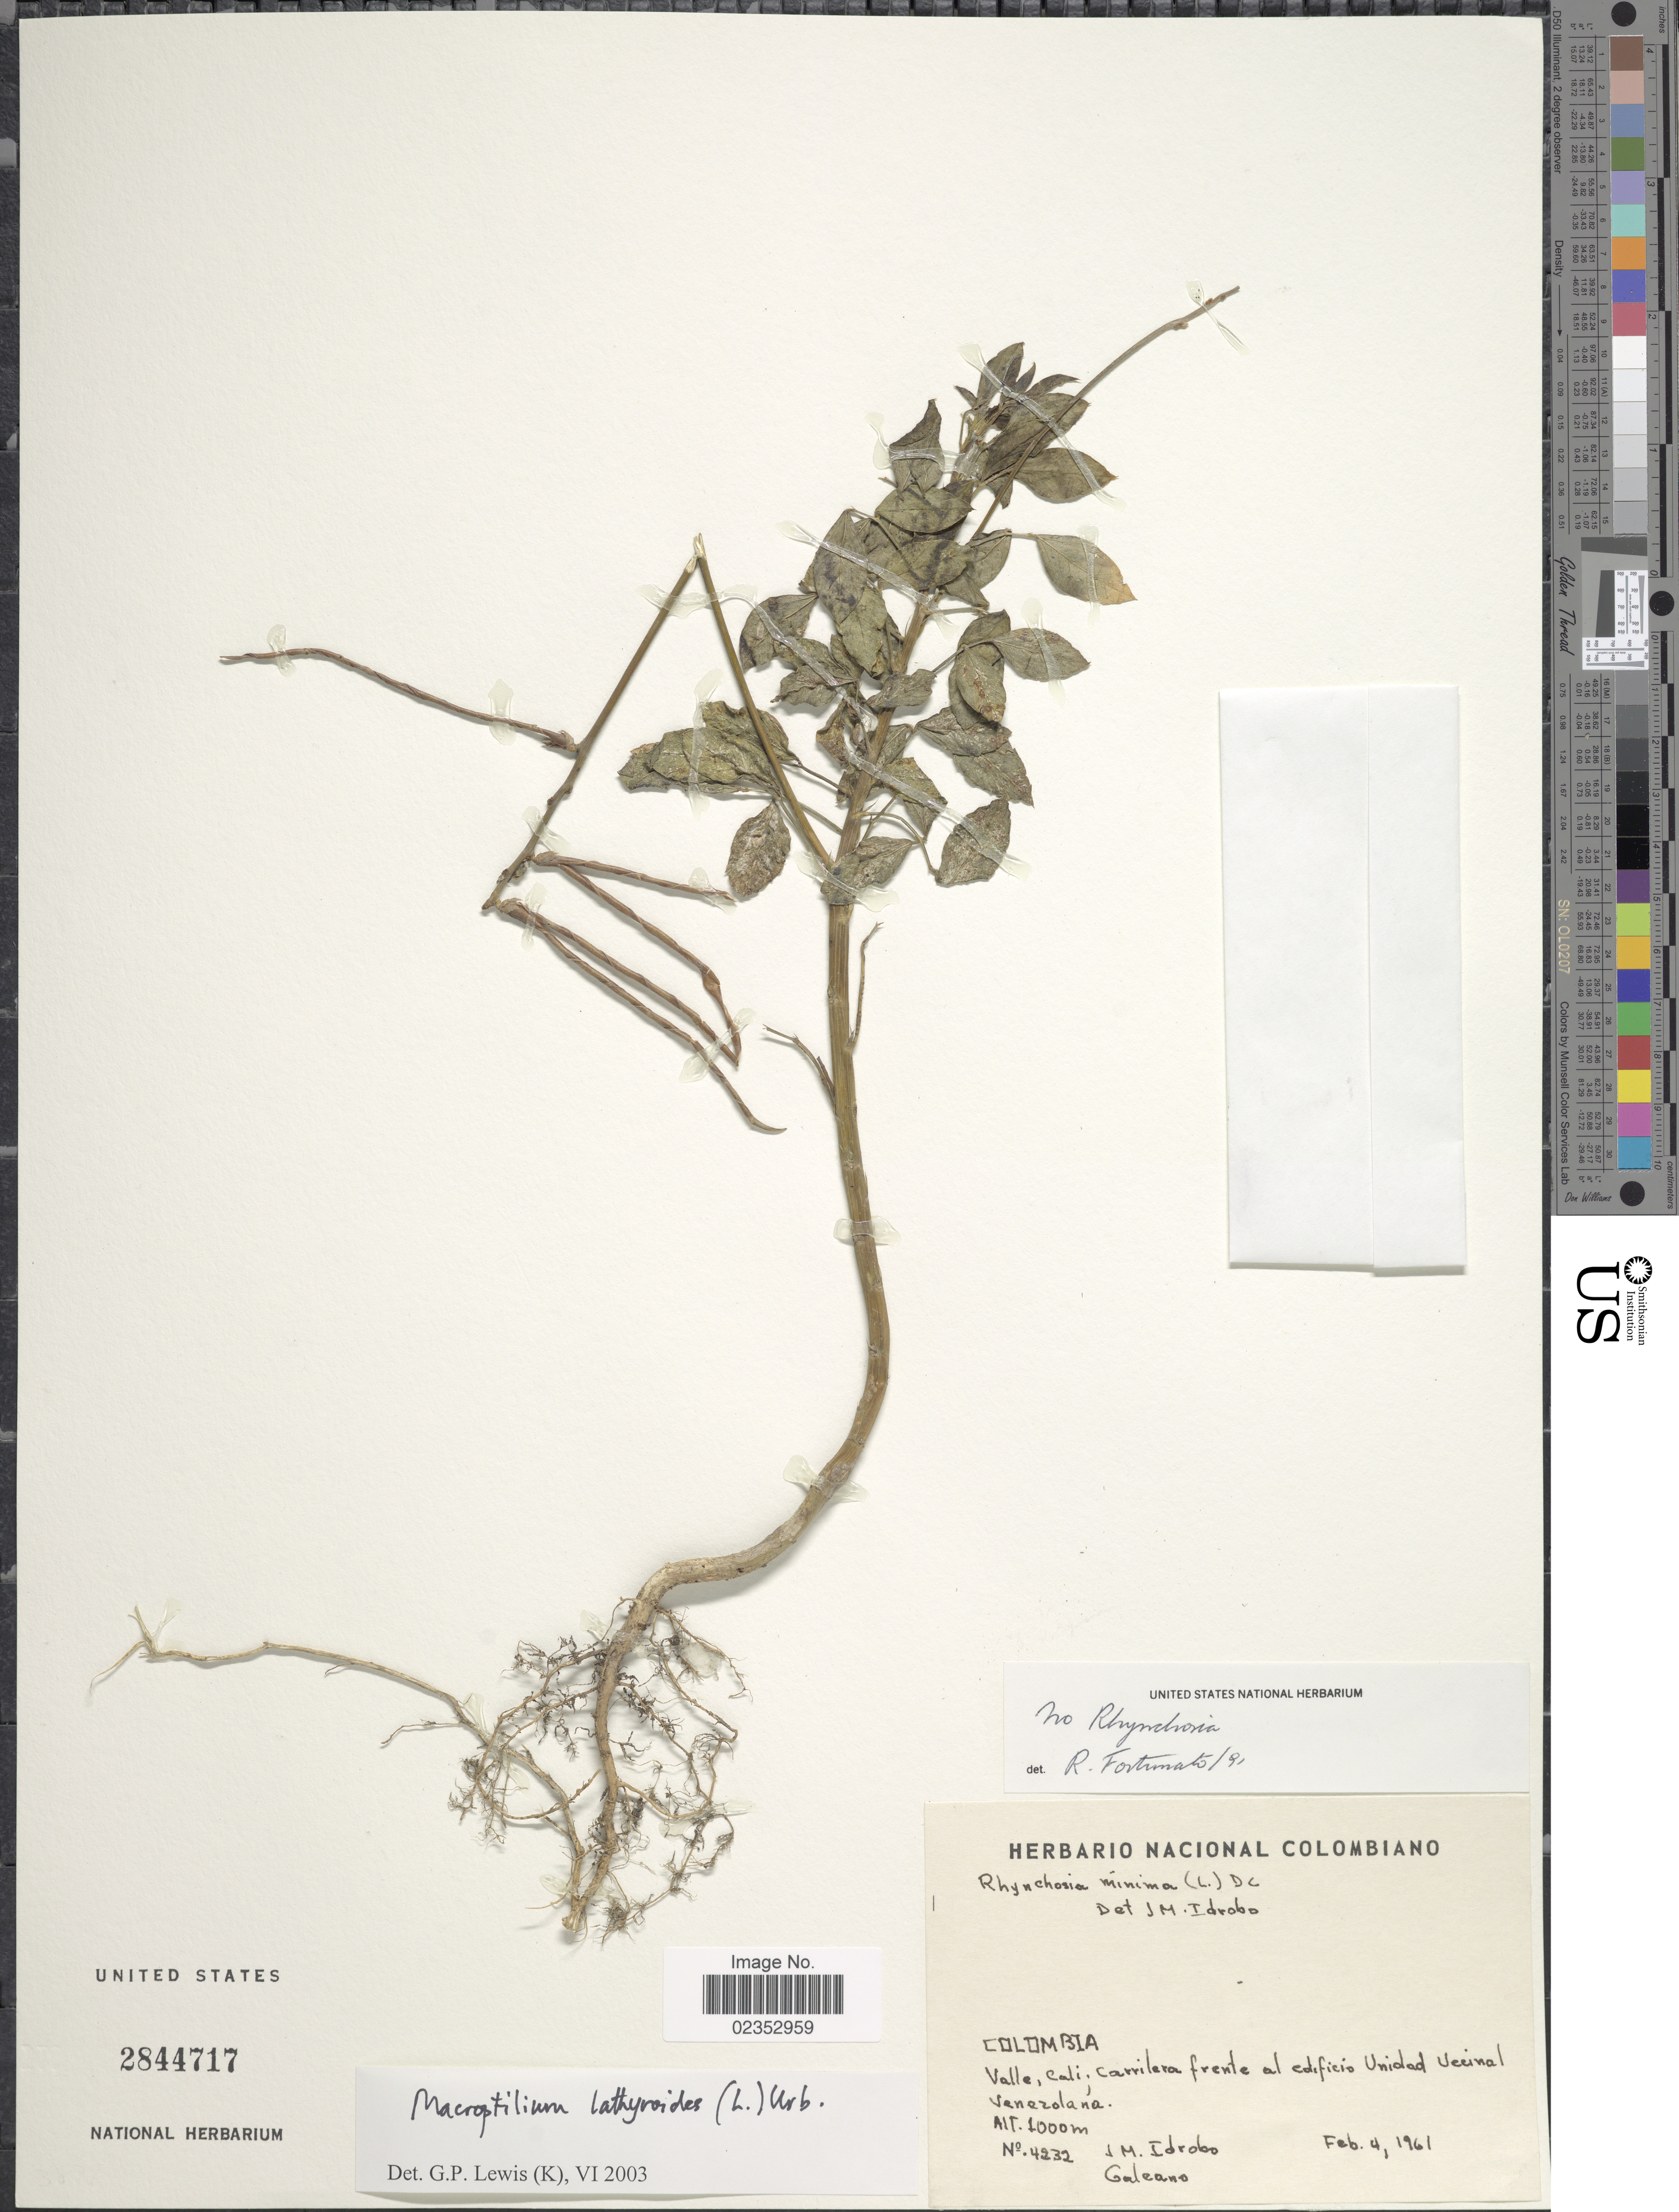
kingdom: Plantae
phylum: Tracheophyta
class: Magnoliopsida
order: Fabales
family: Fabaceae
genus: Phaseolus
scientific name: Phaseolus lathyroides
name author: L.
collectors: J. M. Idrobo & -. Galeano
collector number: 4232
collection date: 1961-02-04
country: Colombia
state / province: Valle del Cauca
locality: Valle, Cali, carrilera frente al edificio Unidad Uccinal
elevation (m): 1000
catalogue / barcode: US 2844717